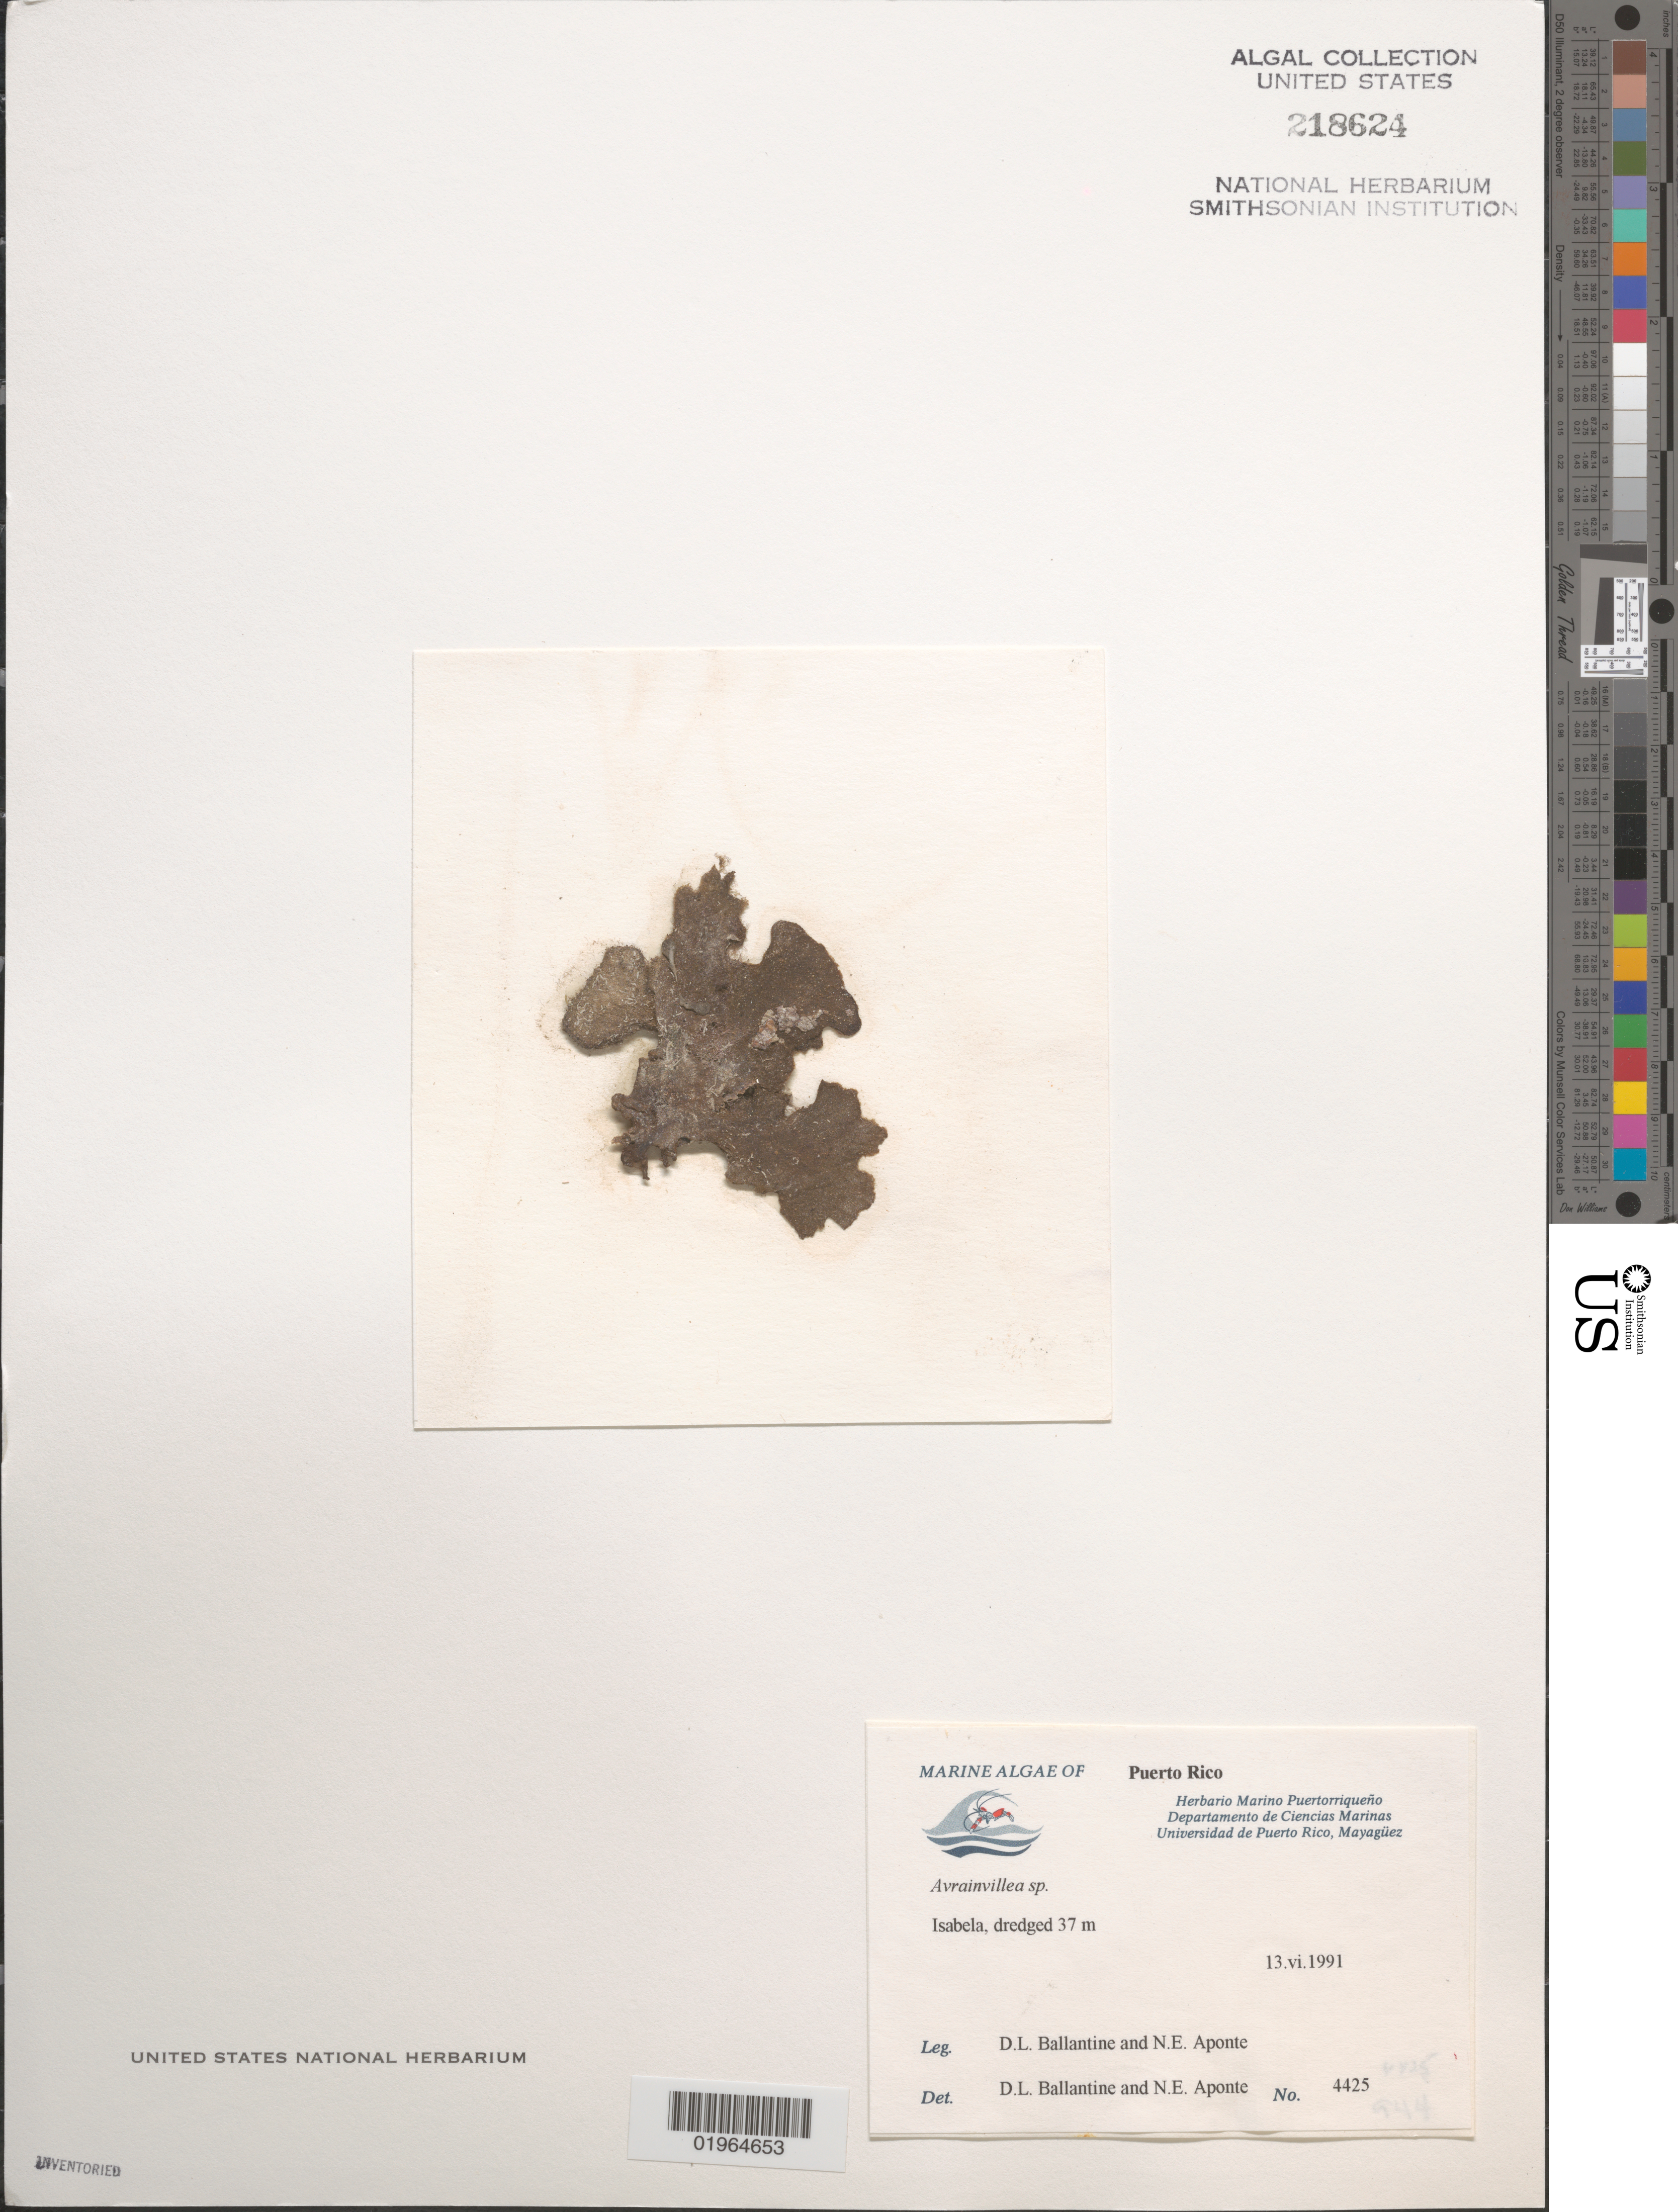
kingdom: Plantae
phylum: Chlorophyta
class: Ulvophyceae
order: Bryopsidales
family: Dichotomosiphonaceae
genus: Avrainvillea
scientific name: Avrainvillea sp.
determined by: Ballantine, D. L.; Aponte, N. E.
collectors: D.L. Ballantine & N. E. Aponte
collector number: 4425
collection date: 1991-11-13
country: Puerto Rico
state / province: Isabela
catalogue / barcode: US 218624